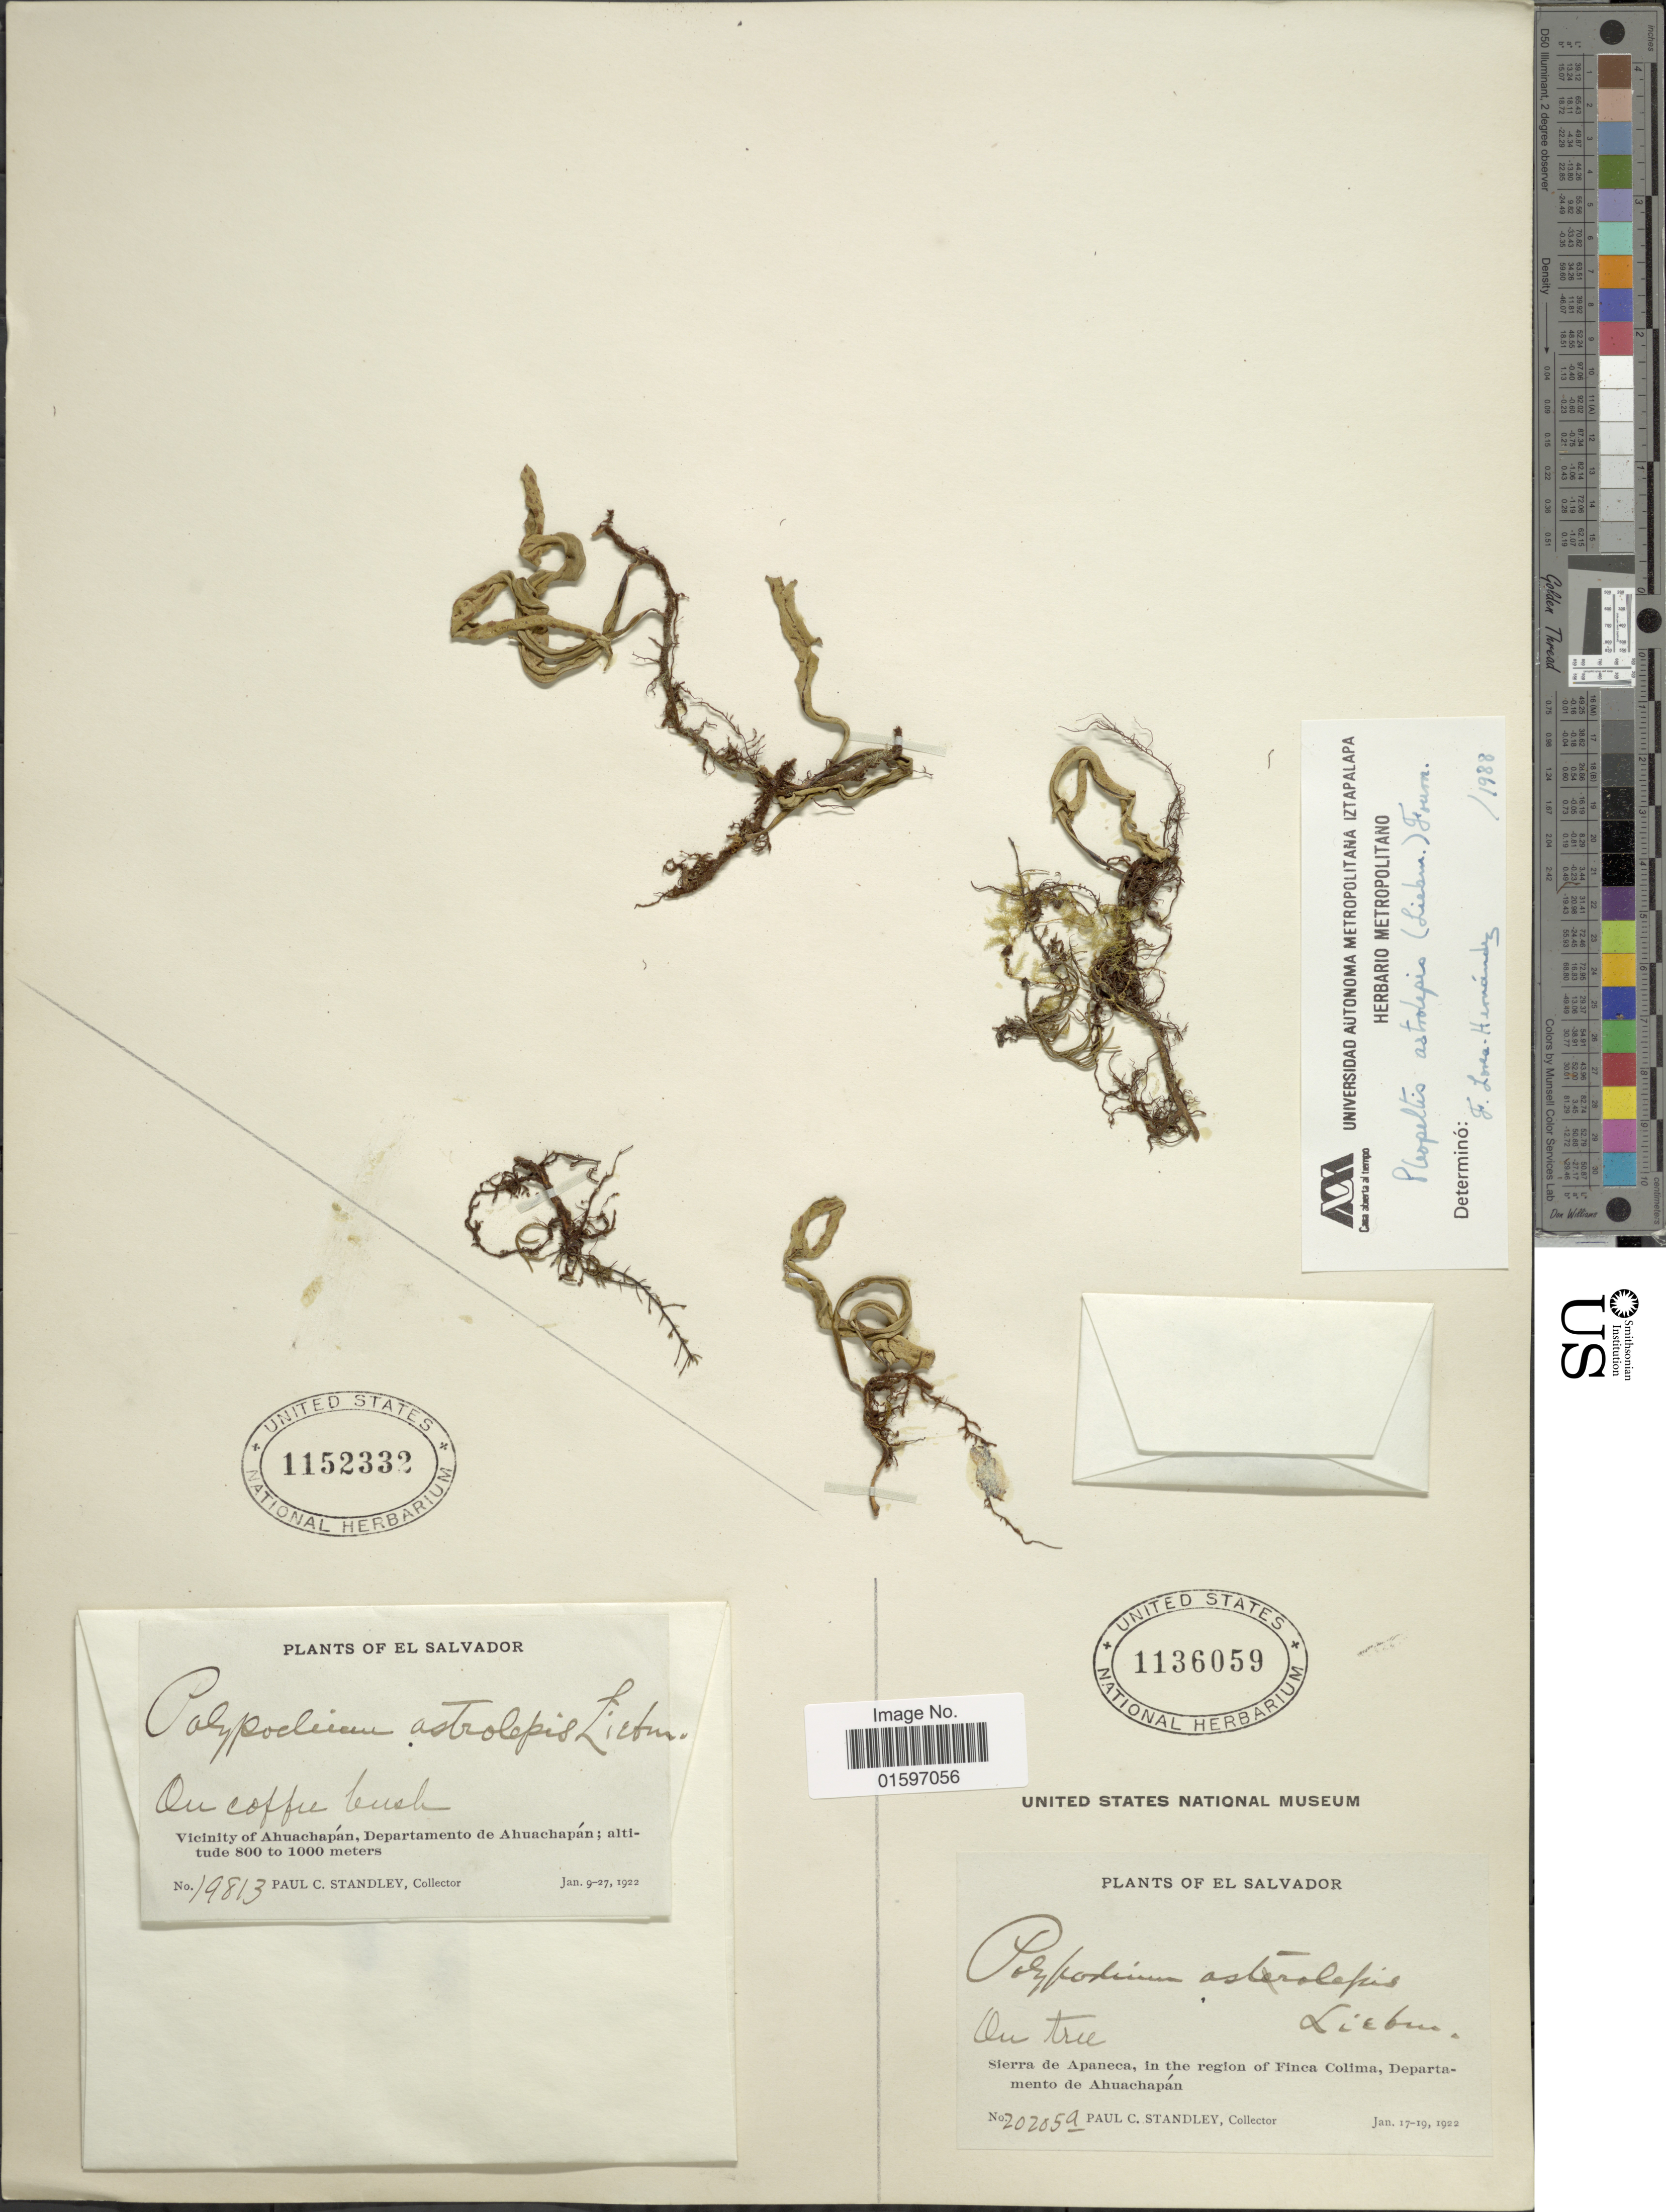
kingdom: Plantae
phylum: Tracheophyta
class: Polypodiopsida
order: Polypodiales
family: Polypodiaceae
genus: Pleopeltis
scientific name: Pleopeltis astrolepis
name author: (Liebm.) E. Fourn.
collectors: P. C. Standley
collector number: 19813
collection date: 1922-01-09/1922-01-27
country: El Salvador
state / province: Ahuachapan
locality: Vicinity of Ahuachapán, Departamento de Ahuachapán.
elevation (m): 800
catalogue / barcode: US 1152332-2